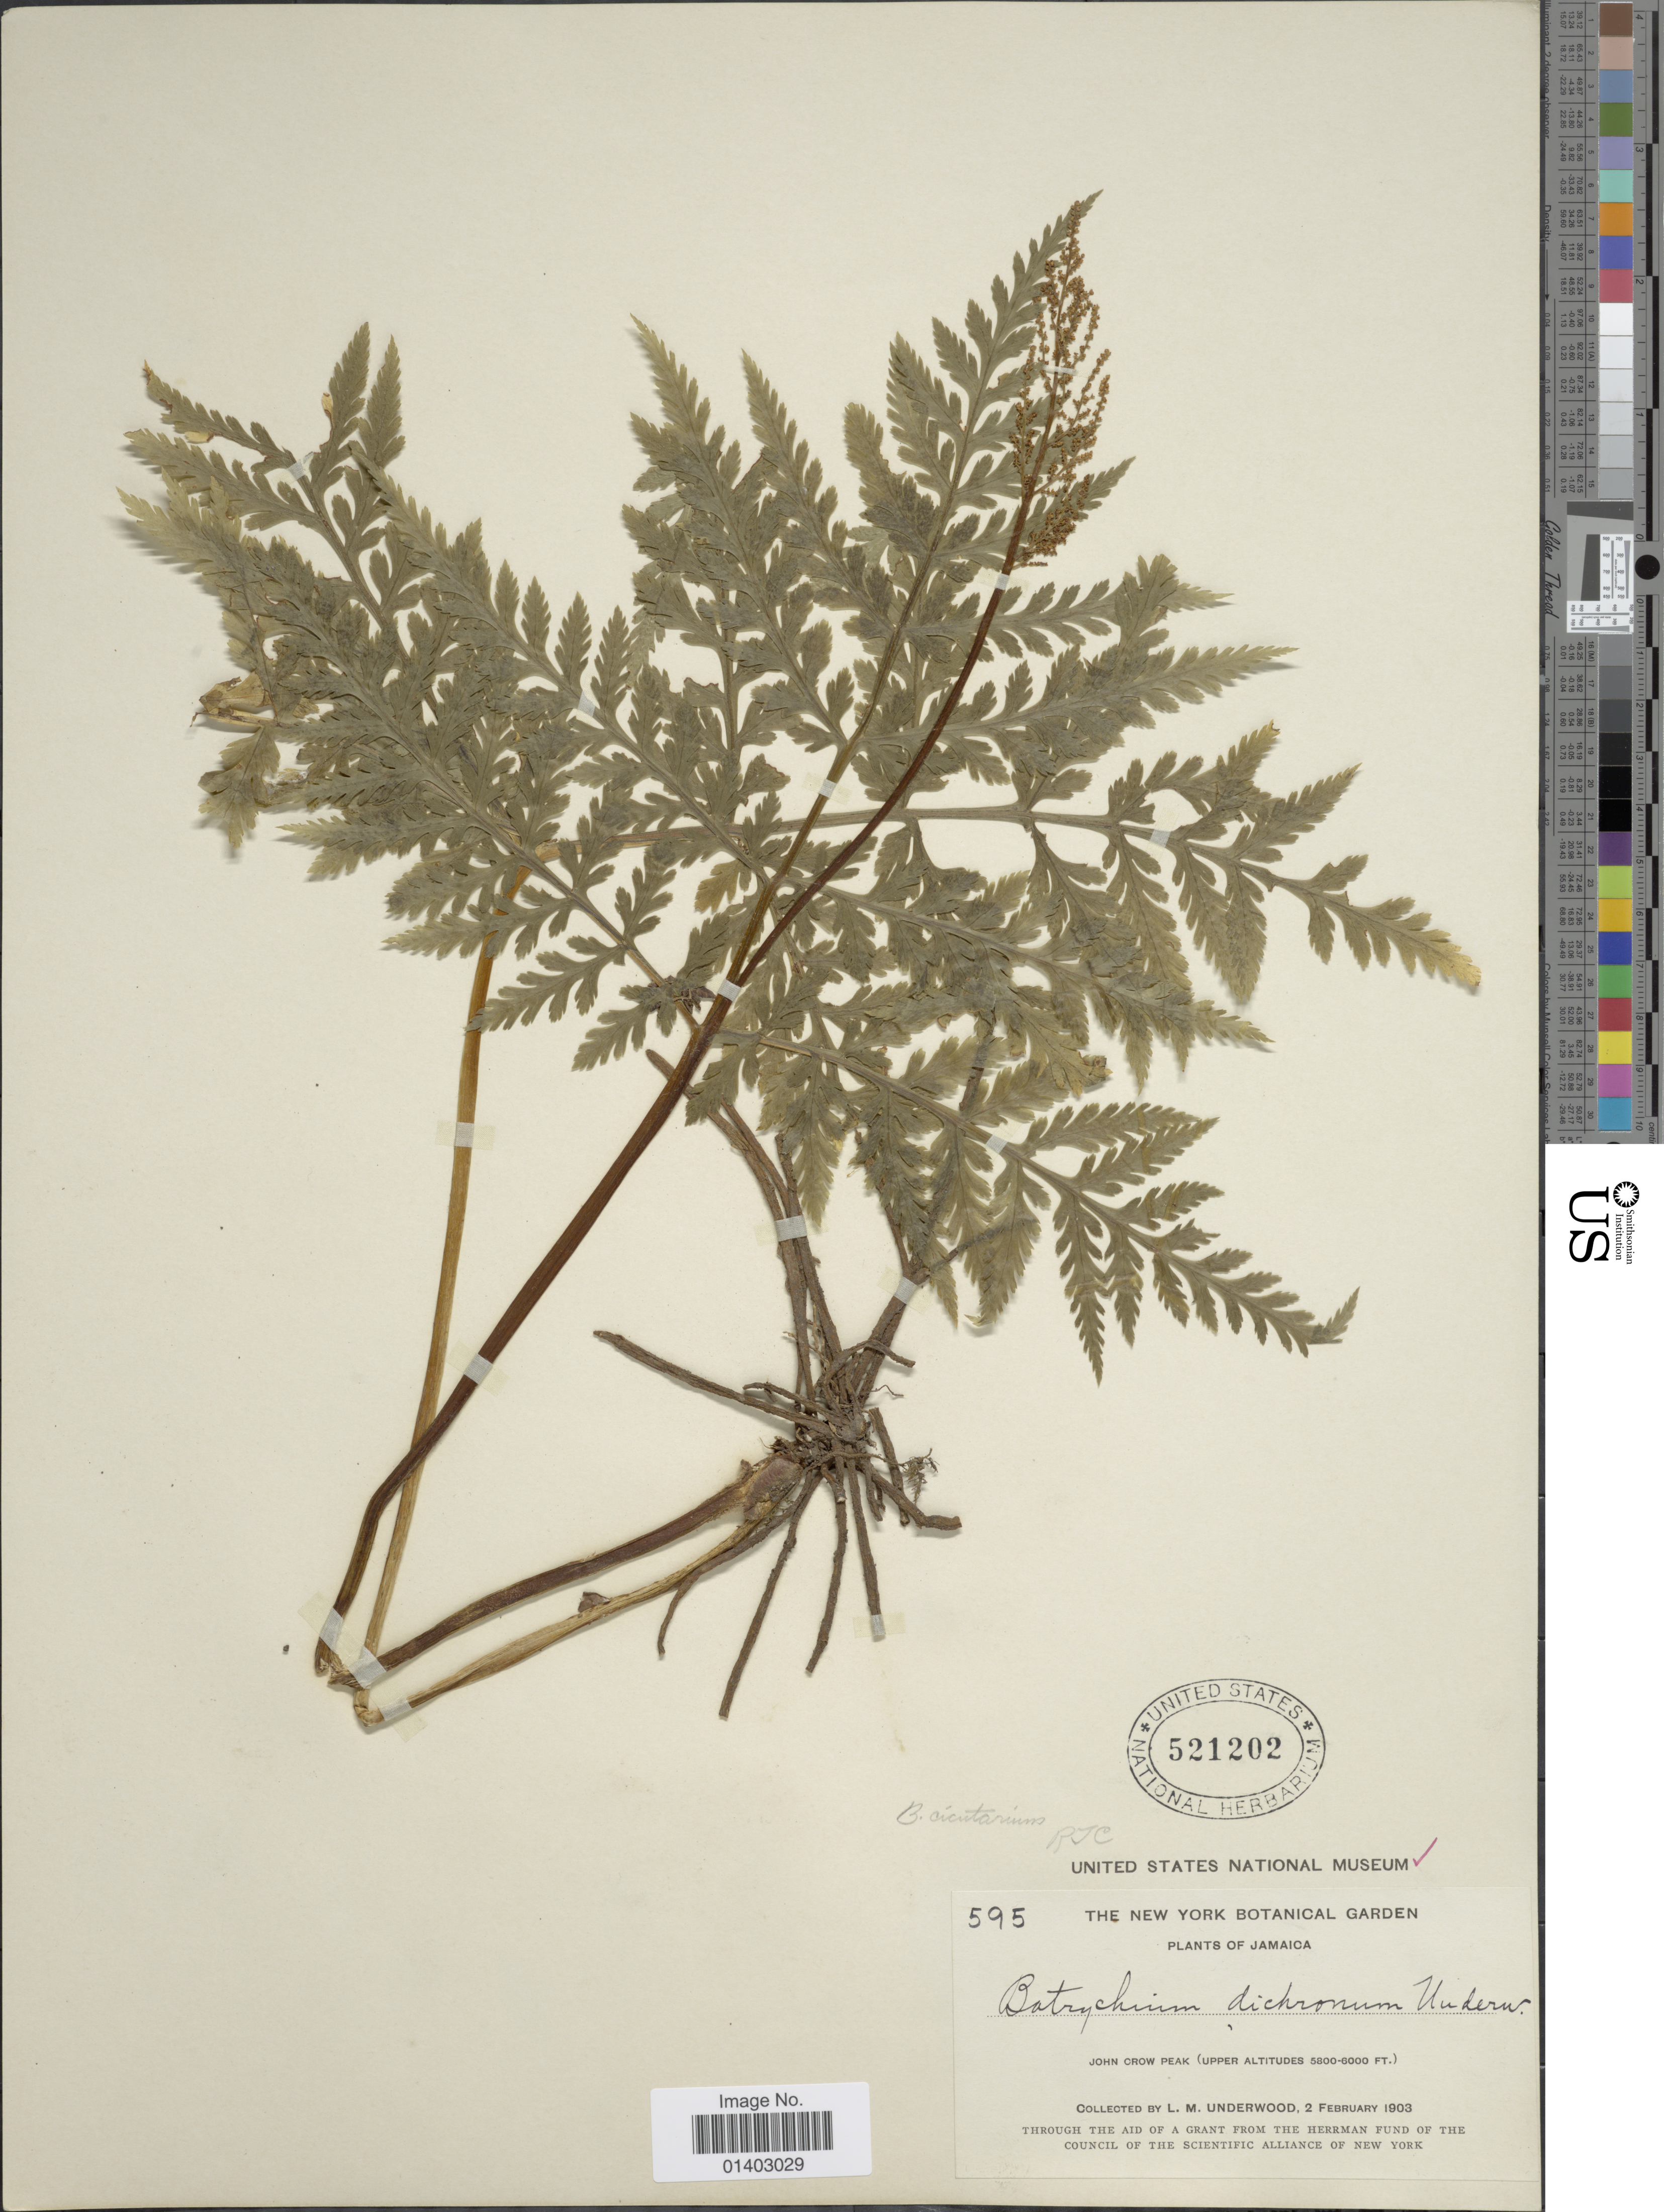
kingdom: Plantae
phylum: Tracheophyta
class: Polypodiopsida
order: Ophioglossales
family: Ophioglossaceae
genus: Botrychium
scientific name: Botrychium virginianum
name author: (L.) Sw.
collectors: L. M. Underwood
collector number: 595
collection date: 1903-02-02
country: Jamaica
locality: John Crow Peak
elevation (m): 1768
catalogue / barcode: US 521202